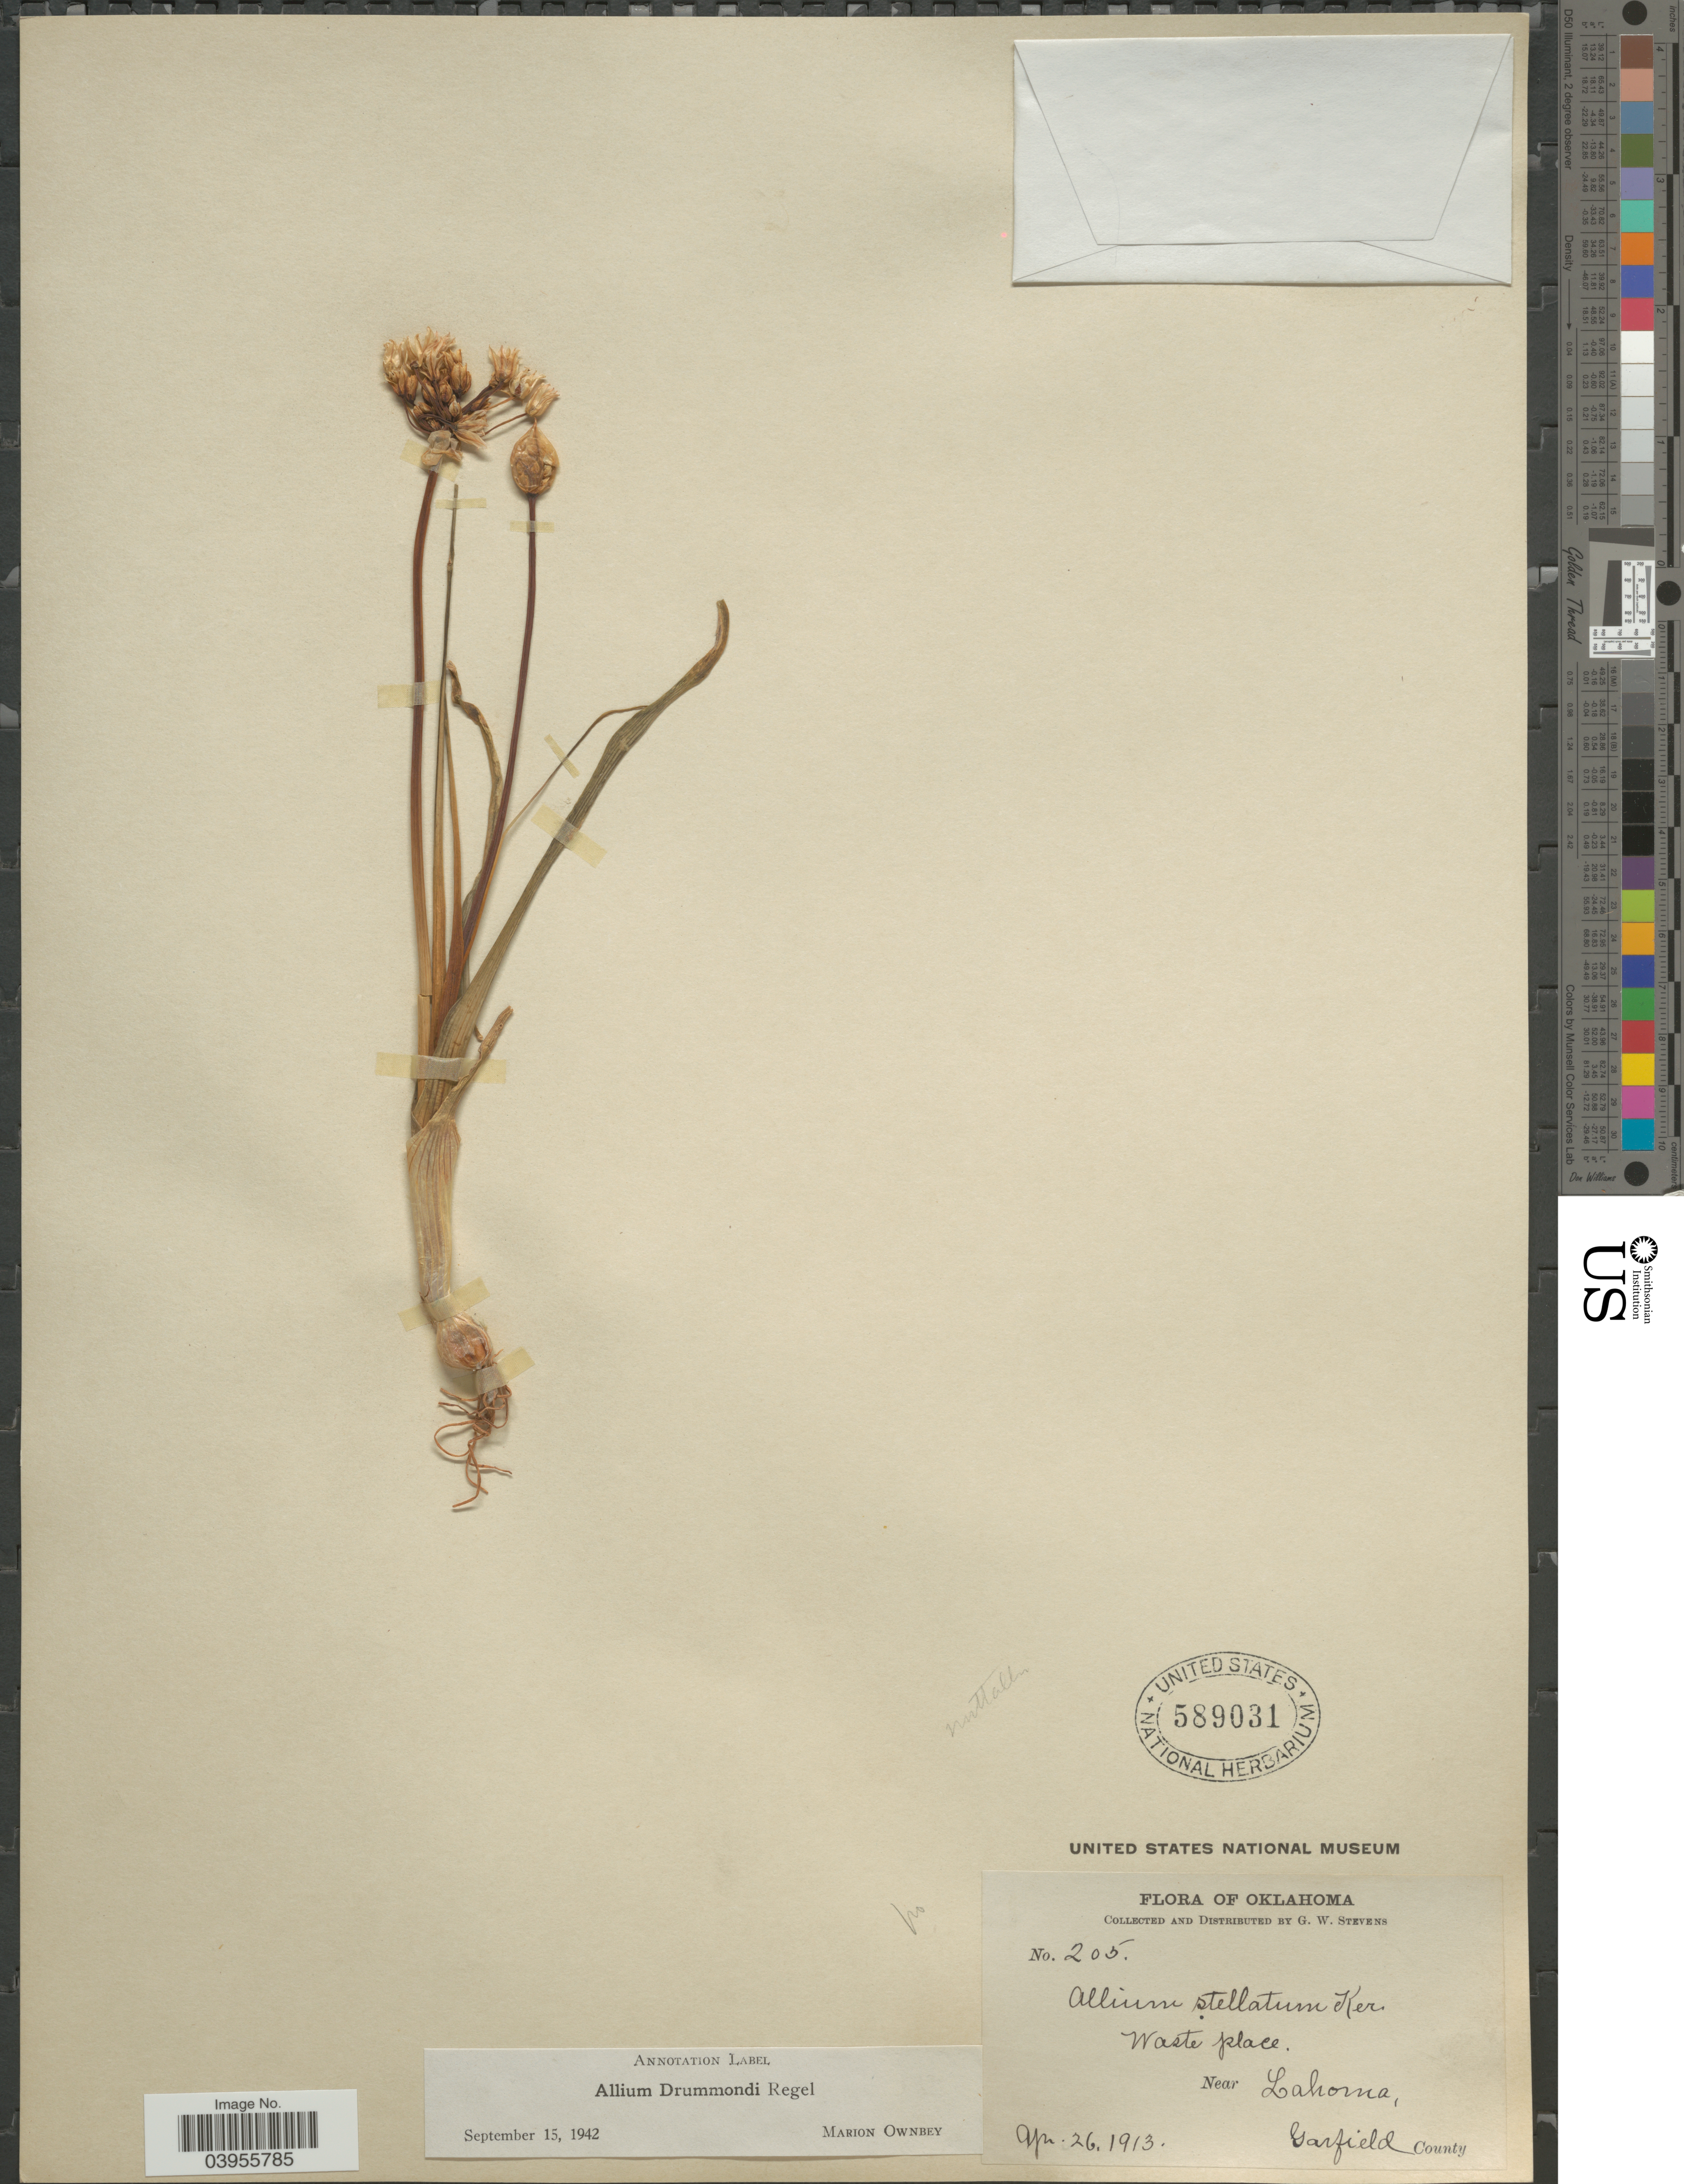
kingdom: Plantae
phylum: Tracheophyta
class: Liliopsida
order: Asparagales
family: Amaryllidaceae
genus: Allium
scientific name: Allium drummondii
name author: Regel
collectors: G. W. Stevens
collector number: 205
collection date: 1913-04-26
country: United States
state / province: Oklahoma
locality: Near Lahoma, Garfield County.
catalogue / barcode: US 589031